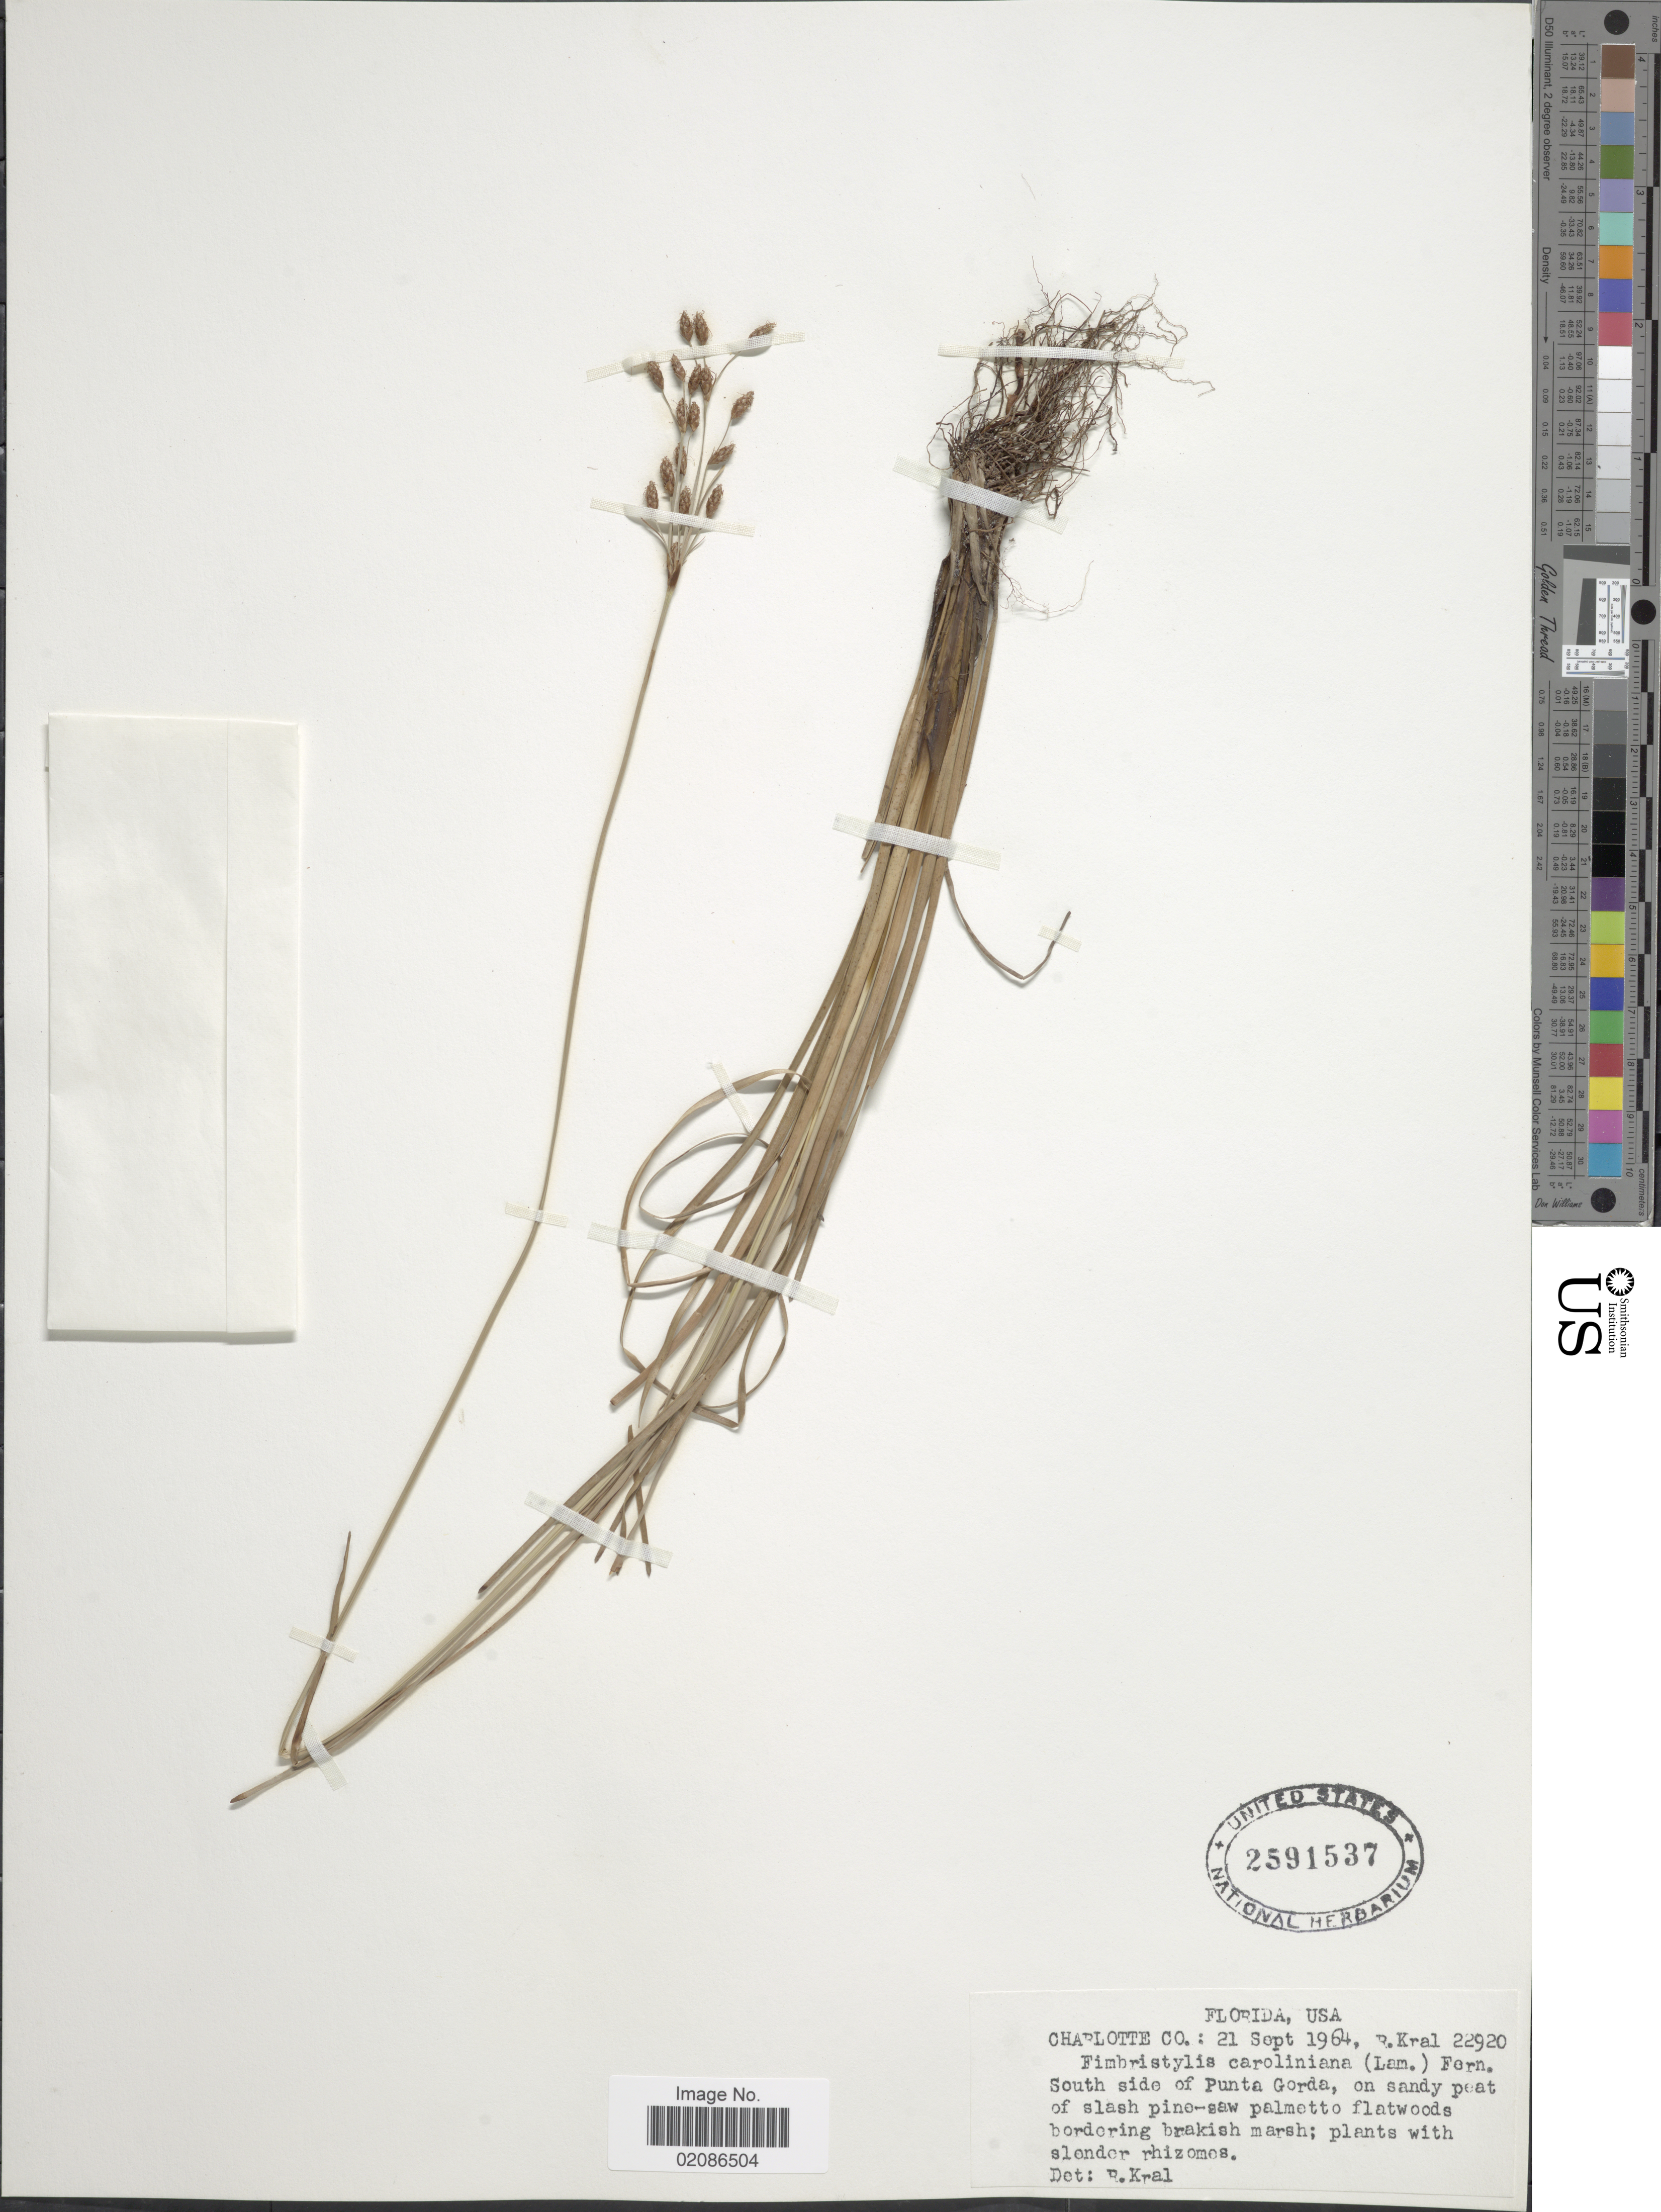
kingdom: Plantae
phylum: Tracheophyta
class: Liliopsida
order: Poales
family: Cyperaceae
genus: Fimbristylis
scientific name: Fimbristylis caroliniana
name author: (Lam.) Fernald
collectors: R. Kral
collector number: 22920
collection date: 1964-09-21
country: United States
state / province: Florida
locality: Charlotte Co; South side of Punta Gorda, on sandy peat of slash pine-saw palmetto flatwoods bordering brakish marsh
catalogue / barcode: US 2591537